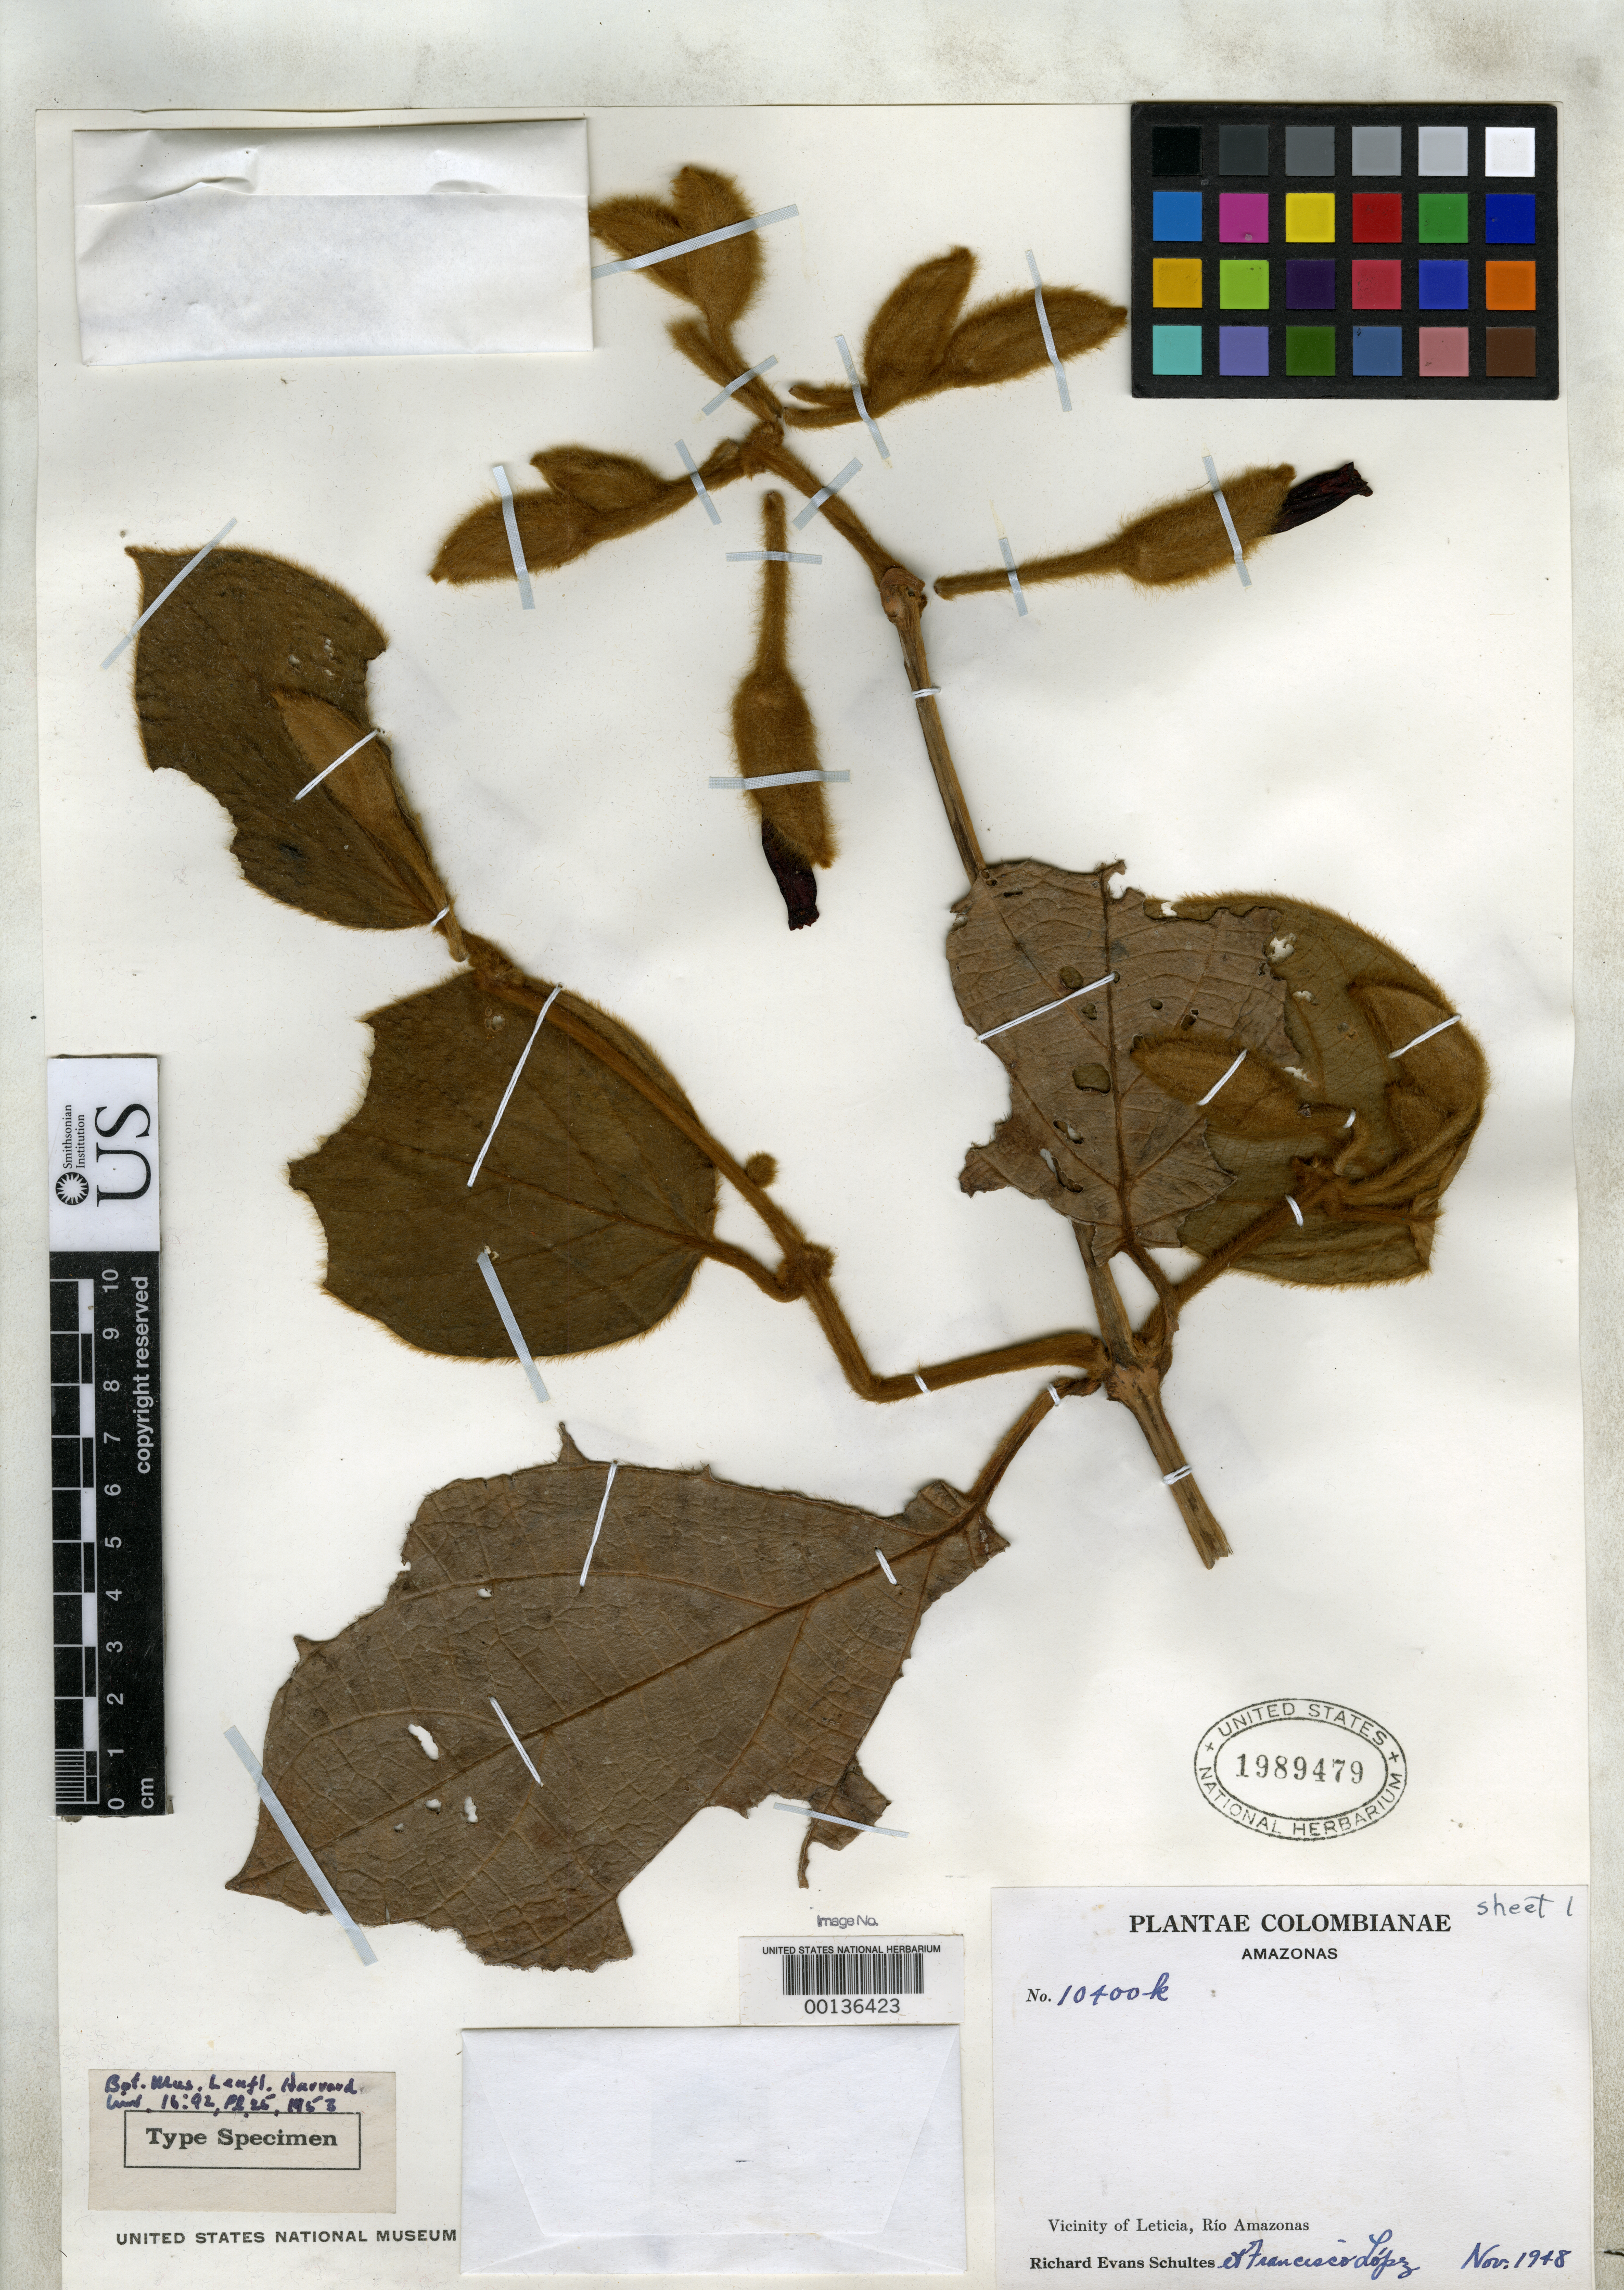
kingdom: Plantae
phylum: Tracheophyta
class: Magnoliopsida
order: Lamiales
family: Acanthaceae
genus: Mendoncia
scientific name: Mendoncia lasiophyta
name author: Leonard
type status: Holotype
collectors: R. E. Schultes & F. Lopéz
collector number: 10400 k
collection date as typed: Nov 1948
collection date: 1948-11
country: Colombia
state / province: Amazônas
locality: Vicinity of Leticia, Rio Amazonas.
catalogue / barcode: US 1989479